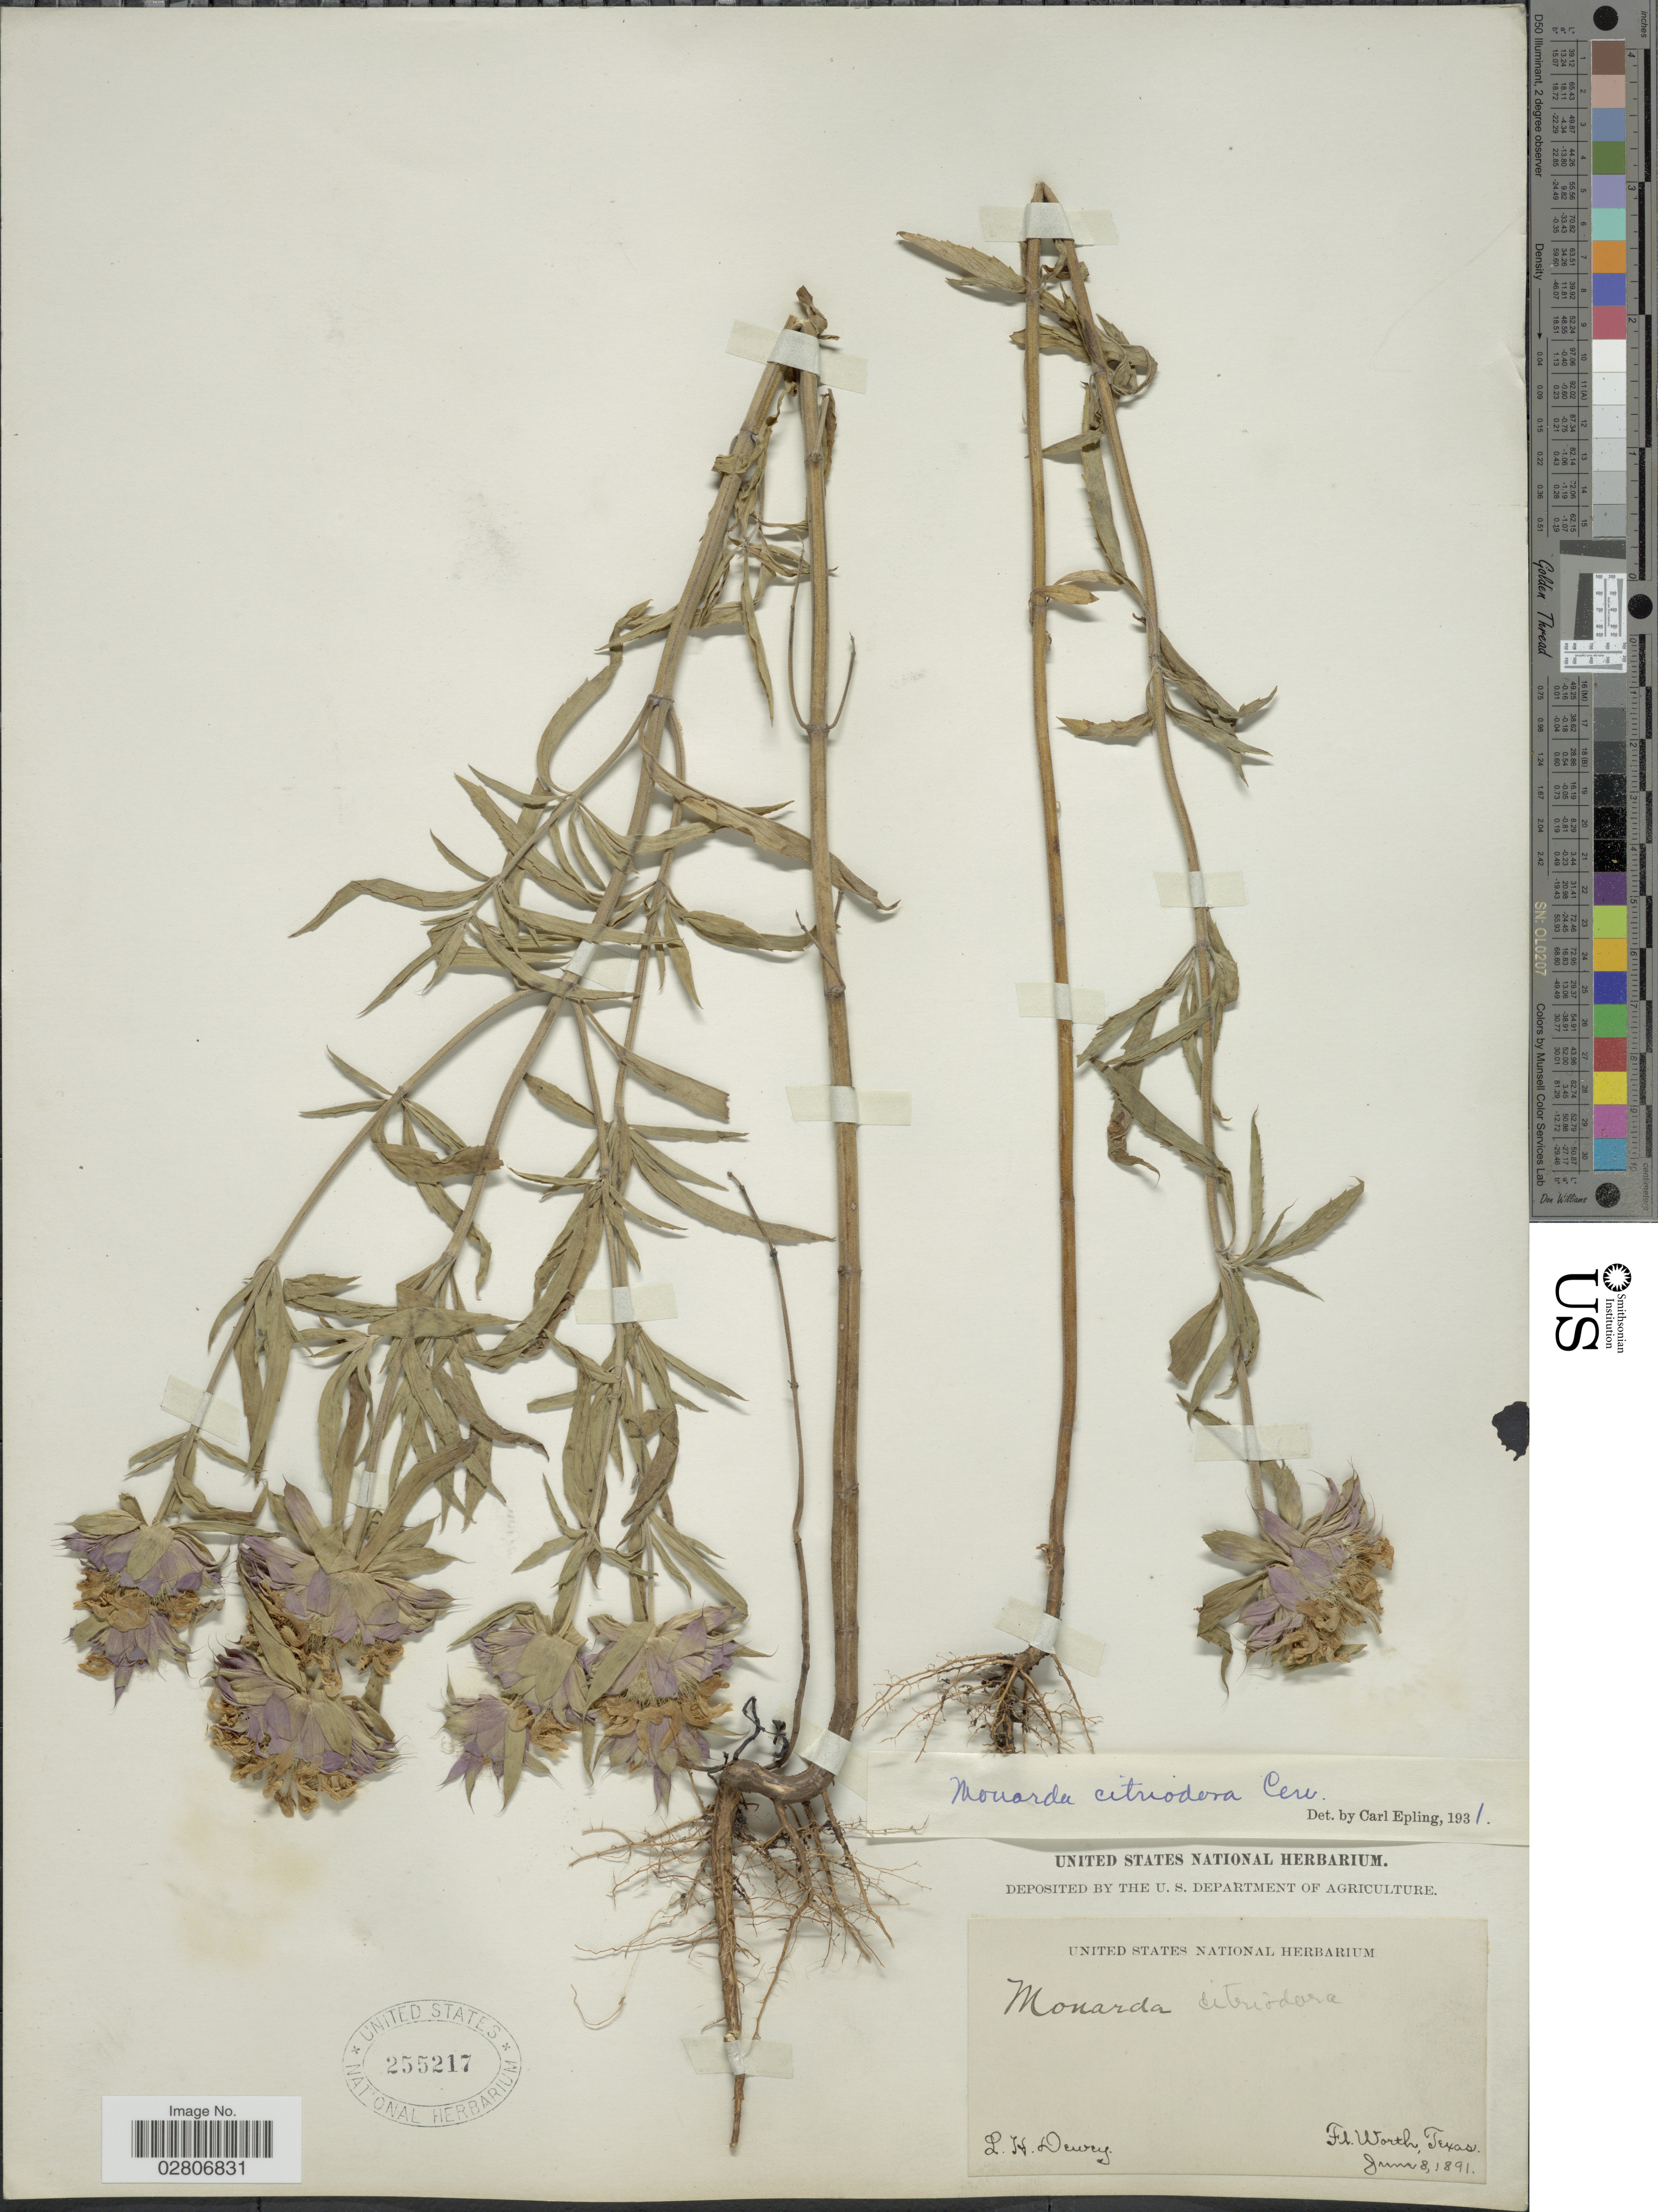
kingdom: Plantae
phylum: Tracheophyta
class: Magnoliopsida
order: Lamiales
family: Lamiaceae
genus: Monarda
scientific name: Monarda citriodora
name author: Cerv. ex Lag.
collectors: L. H. Dewey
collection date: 1891-06-08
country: United States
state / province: Texas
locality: Ft. Worth.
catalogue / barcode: US 255217